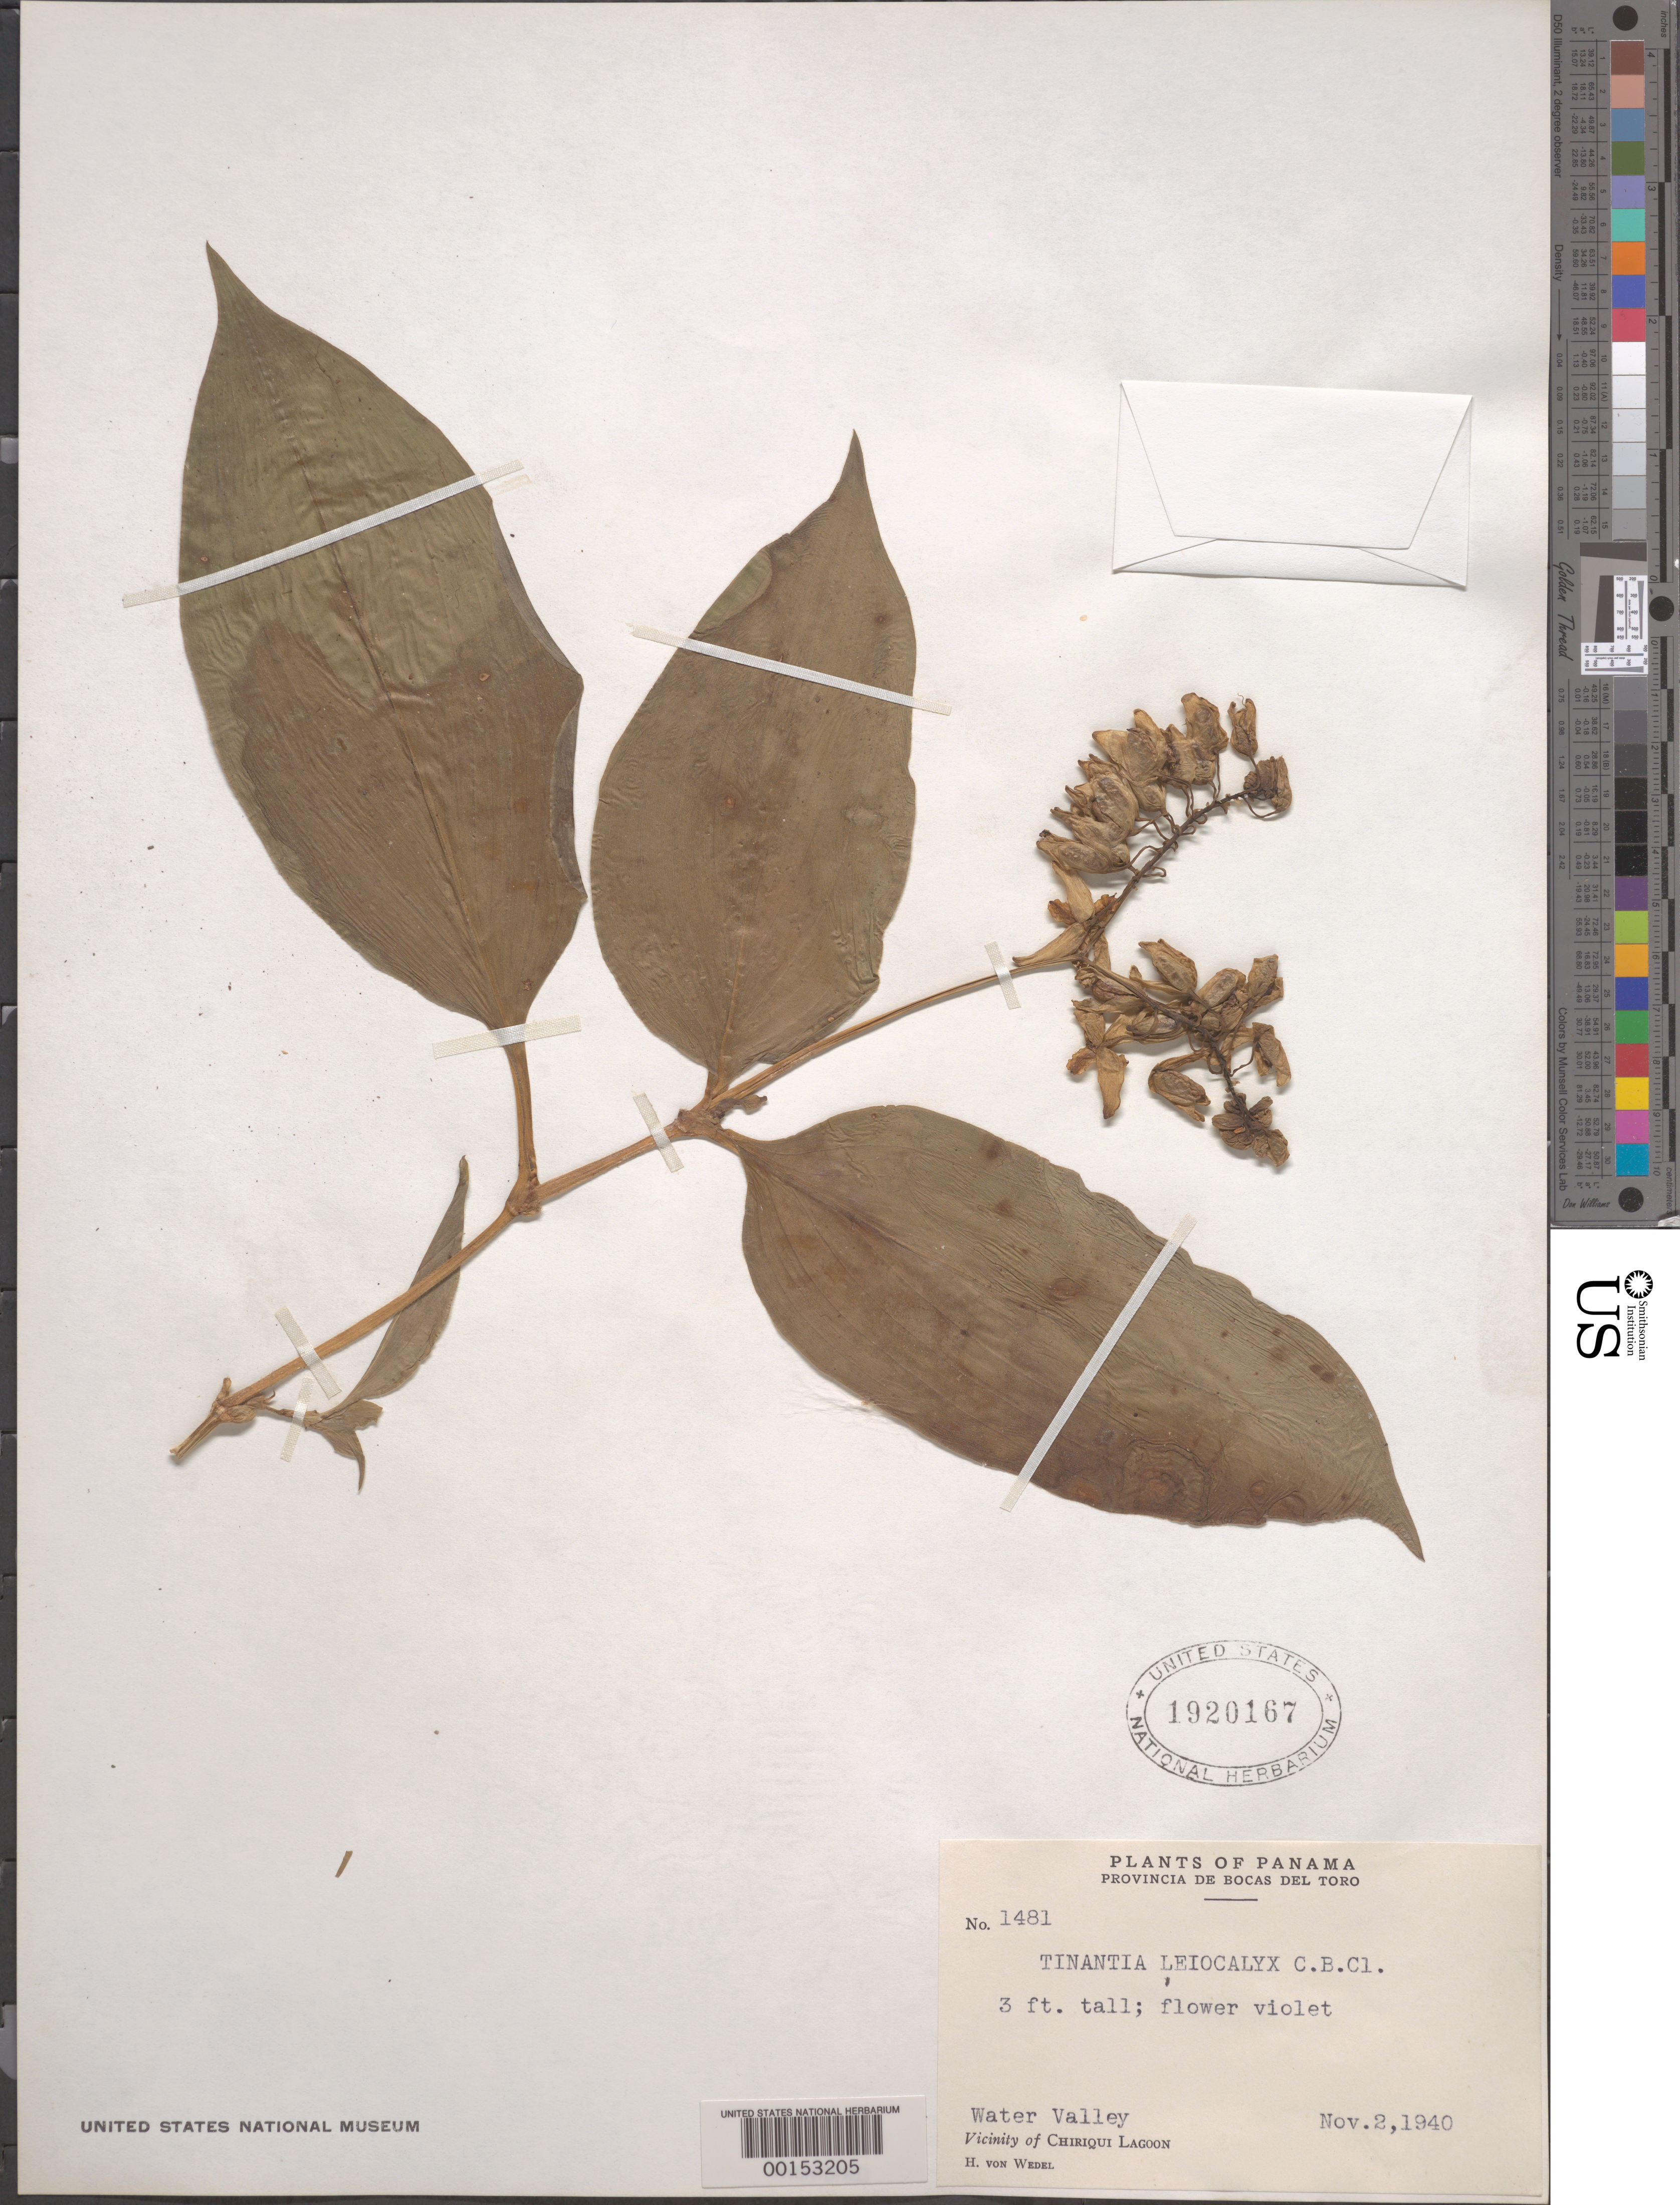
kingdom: Plantae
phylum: Tracheophyta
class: Liliopsida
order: Commelinales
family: Commelinaceae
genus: Tinantia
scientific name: Tinantia leiocalyx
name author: C.B. Clarke in Donn. Sm.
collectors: H. von Wedel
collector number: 1481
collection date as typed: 02 Nov 1940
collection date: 1940-11-02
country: Panama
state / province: Bocas del Toro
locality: Water Valley, Chiriquí Lagoon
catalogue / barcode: US 1920167